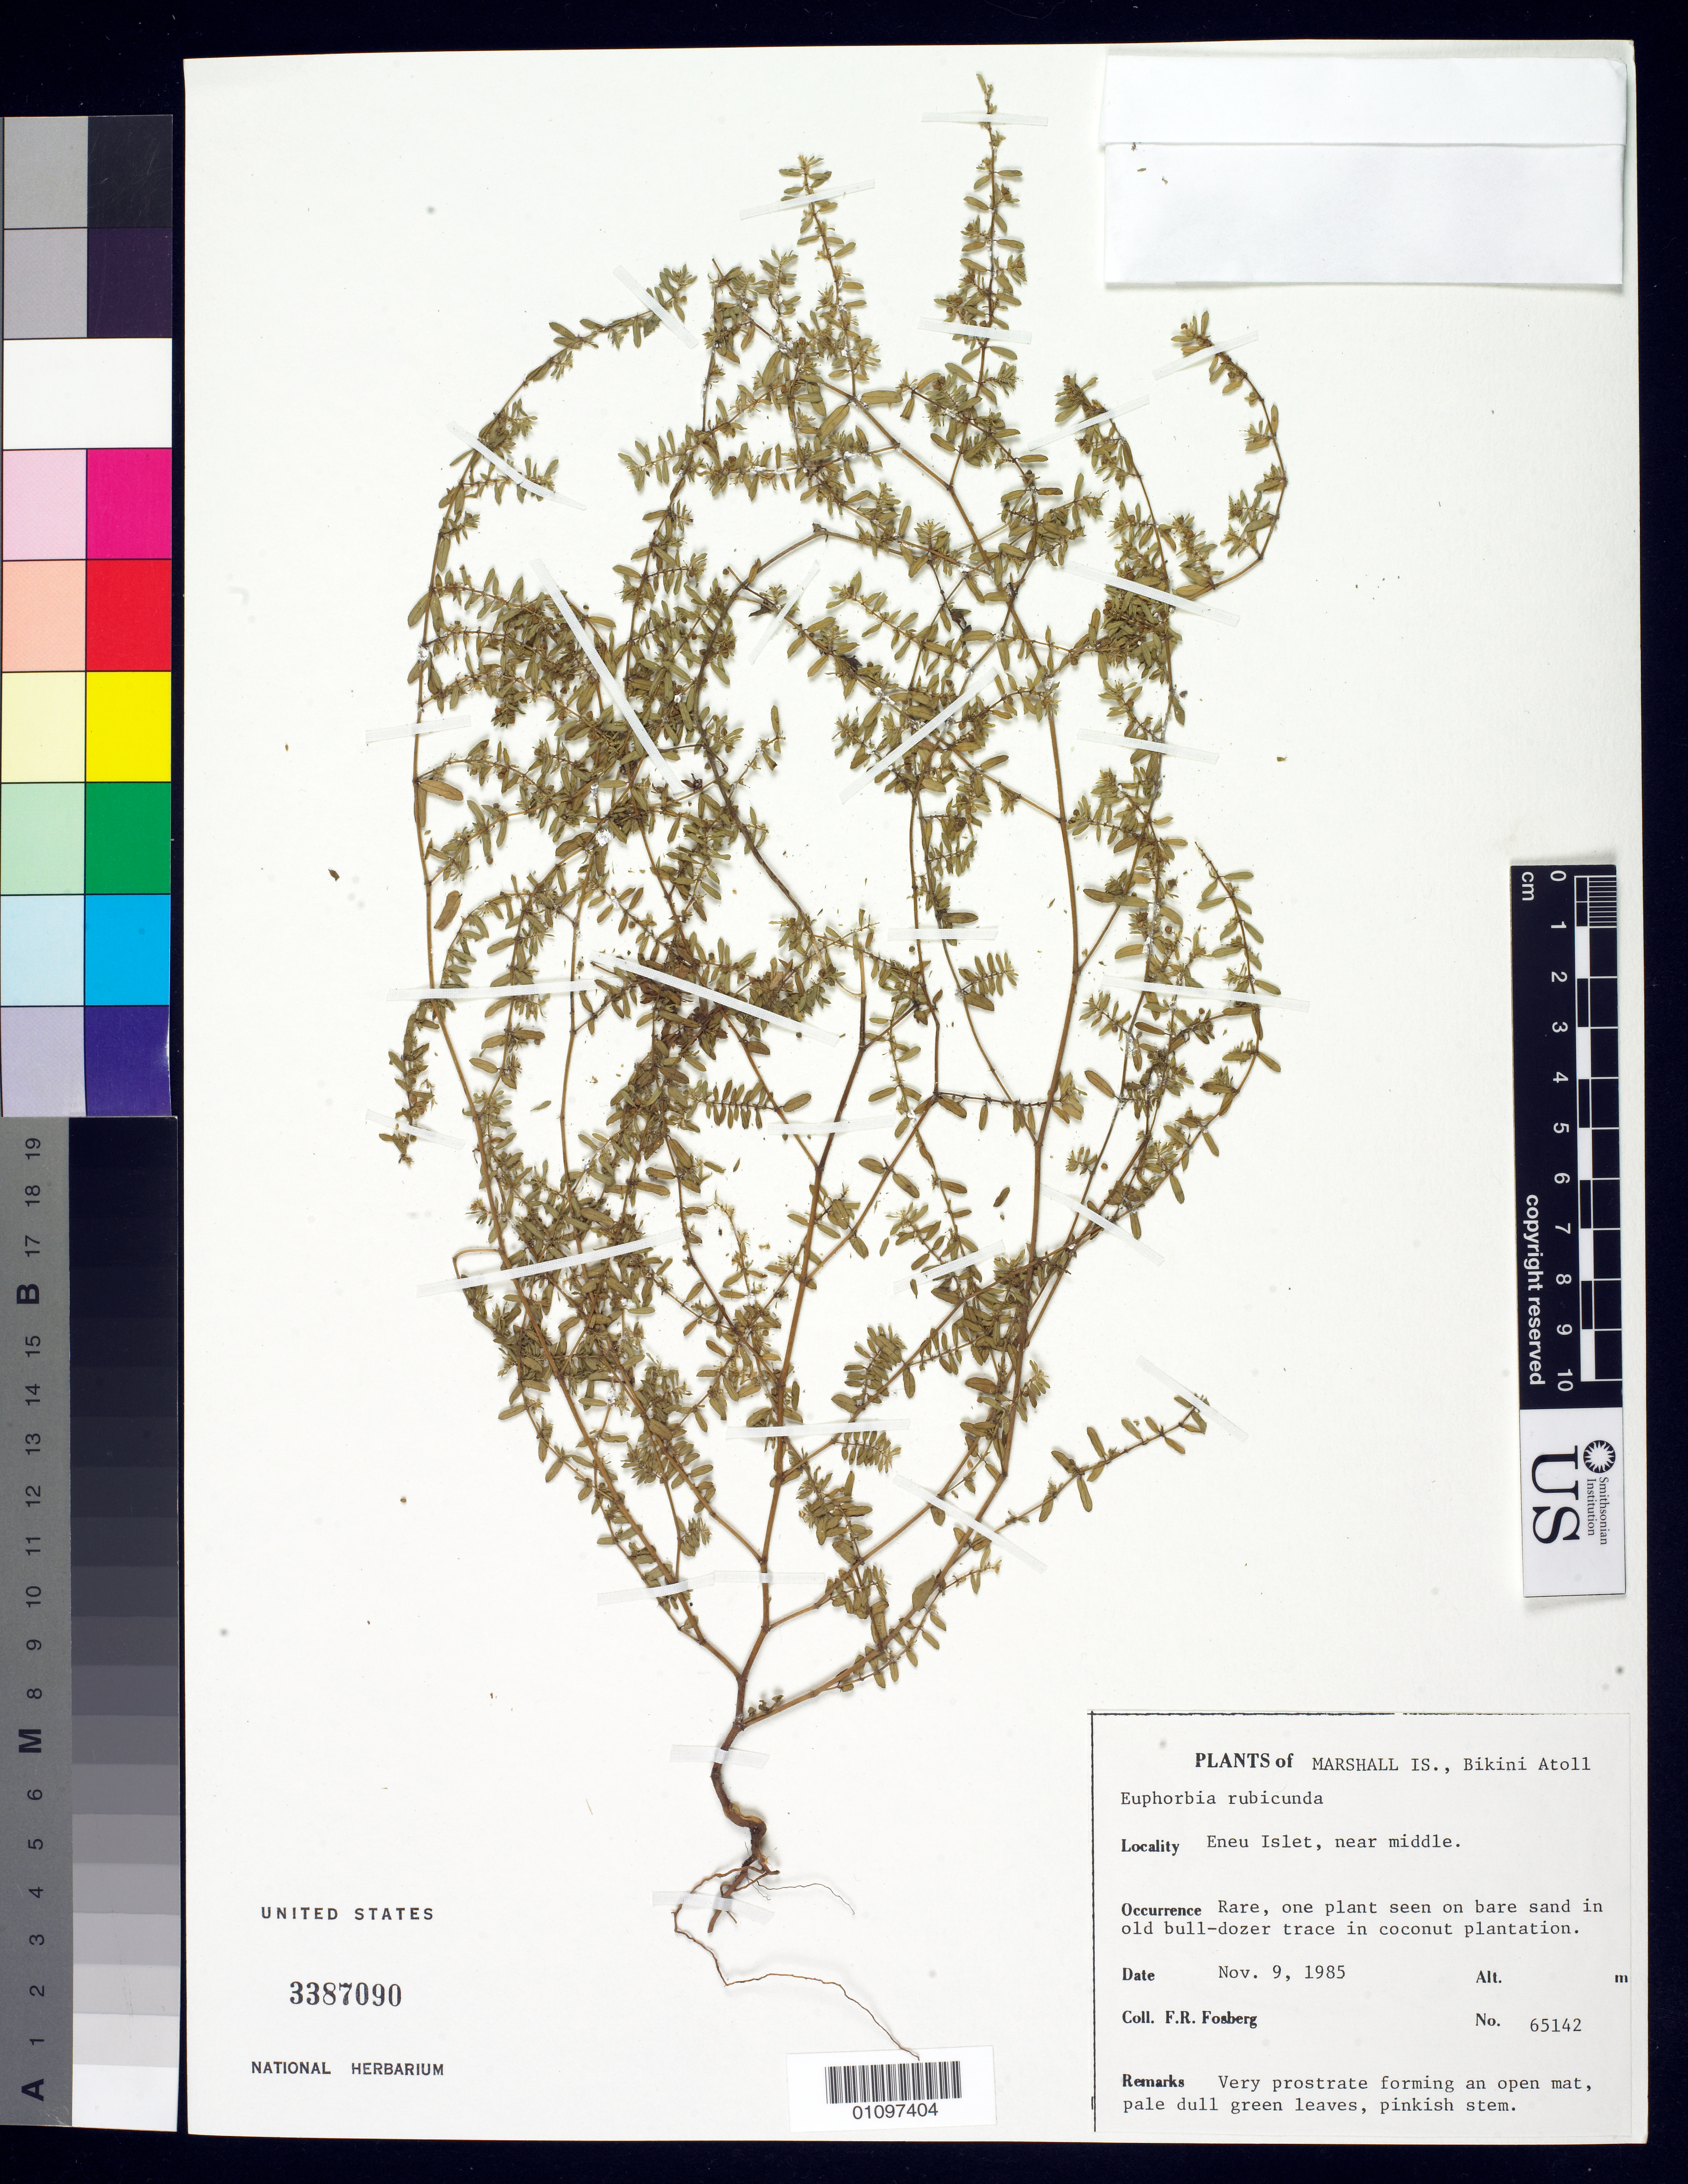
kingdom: Plantae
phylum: Tracheophyta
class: Magnoliopsida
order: Malpighiales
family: Euphorbiaceae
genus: Euphorbia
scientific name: Euphorbia thymifolia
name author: L.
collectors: F. R. Fosberg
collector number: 65142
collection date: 1985-11-09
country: Marshall Islands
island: Bikini Atoll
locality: Bikini Atoll, Eneu Islet, near middle.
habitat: bare sand in old bull dozer trace in coconut plantation.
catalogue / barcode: US 3387090